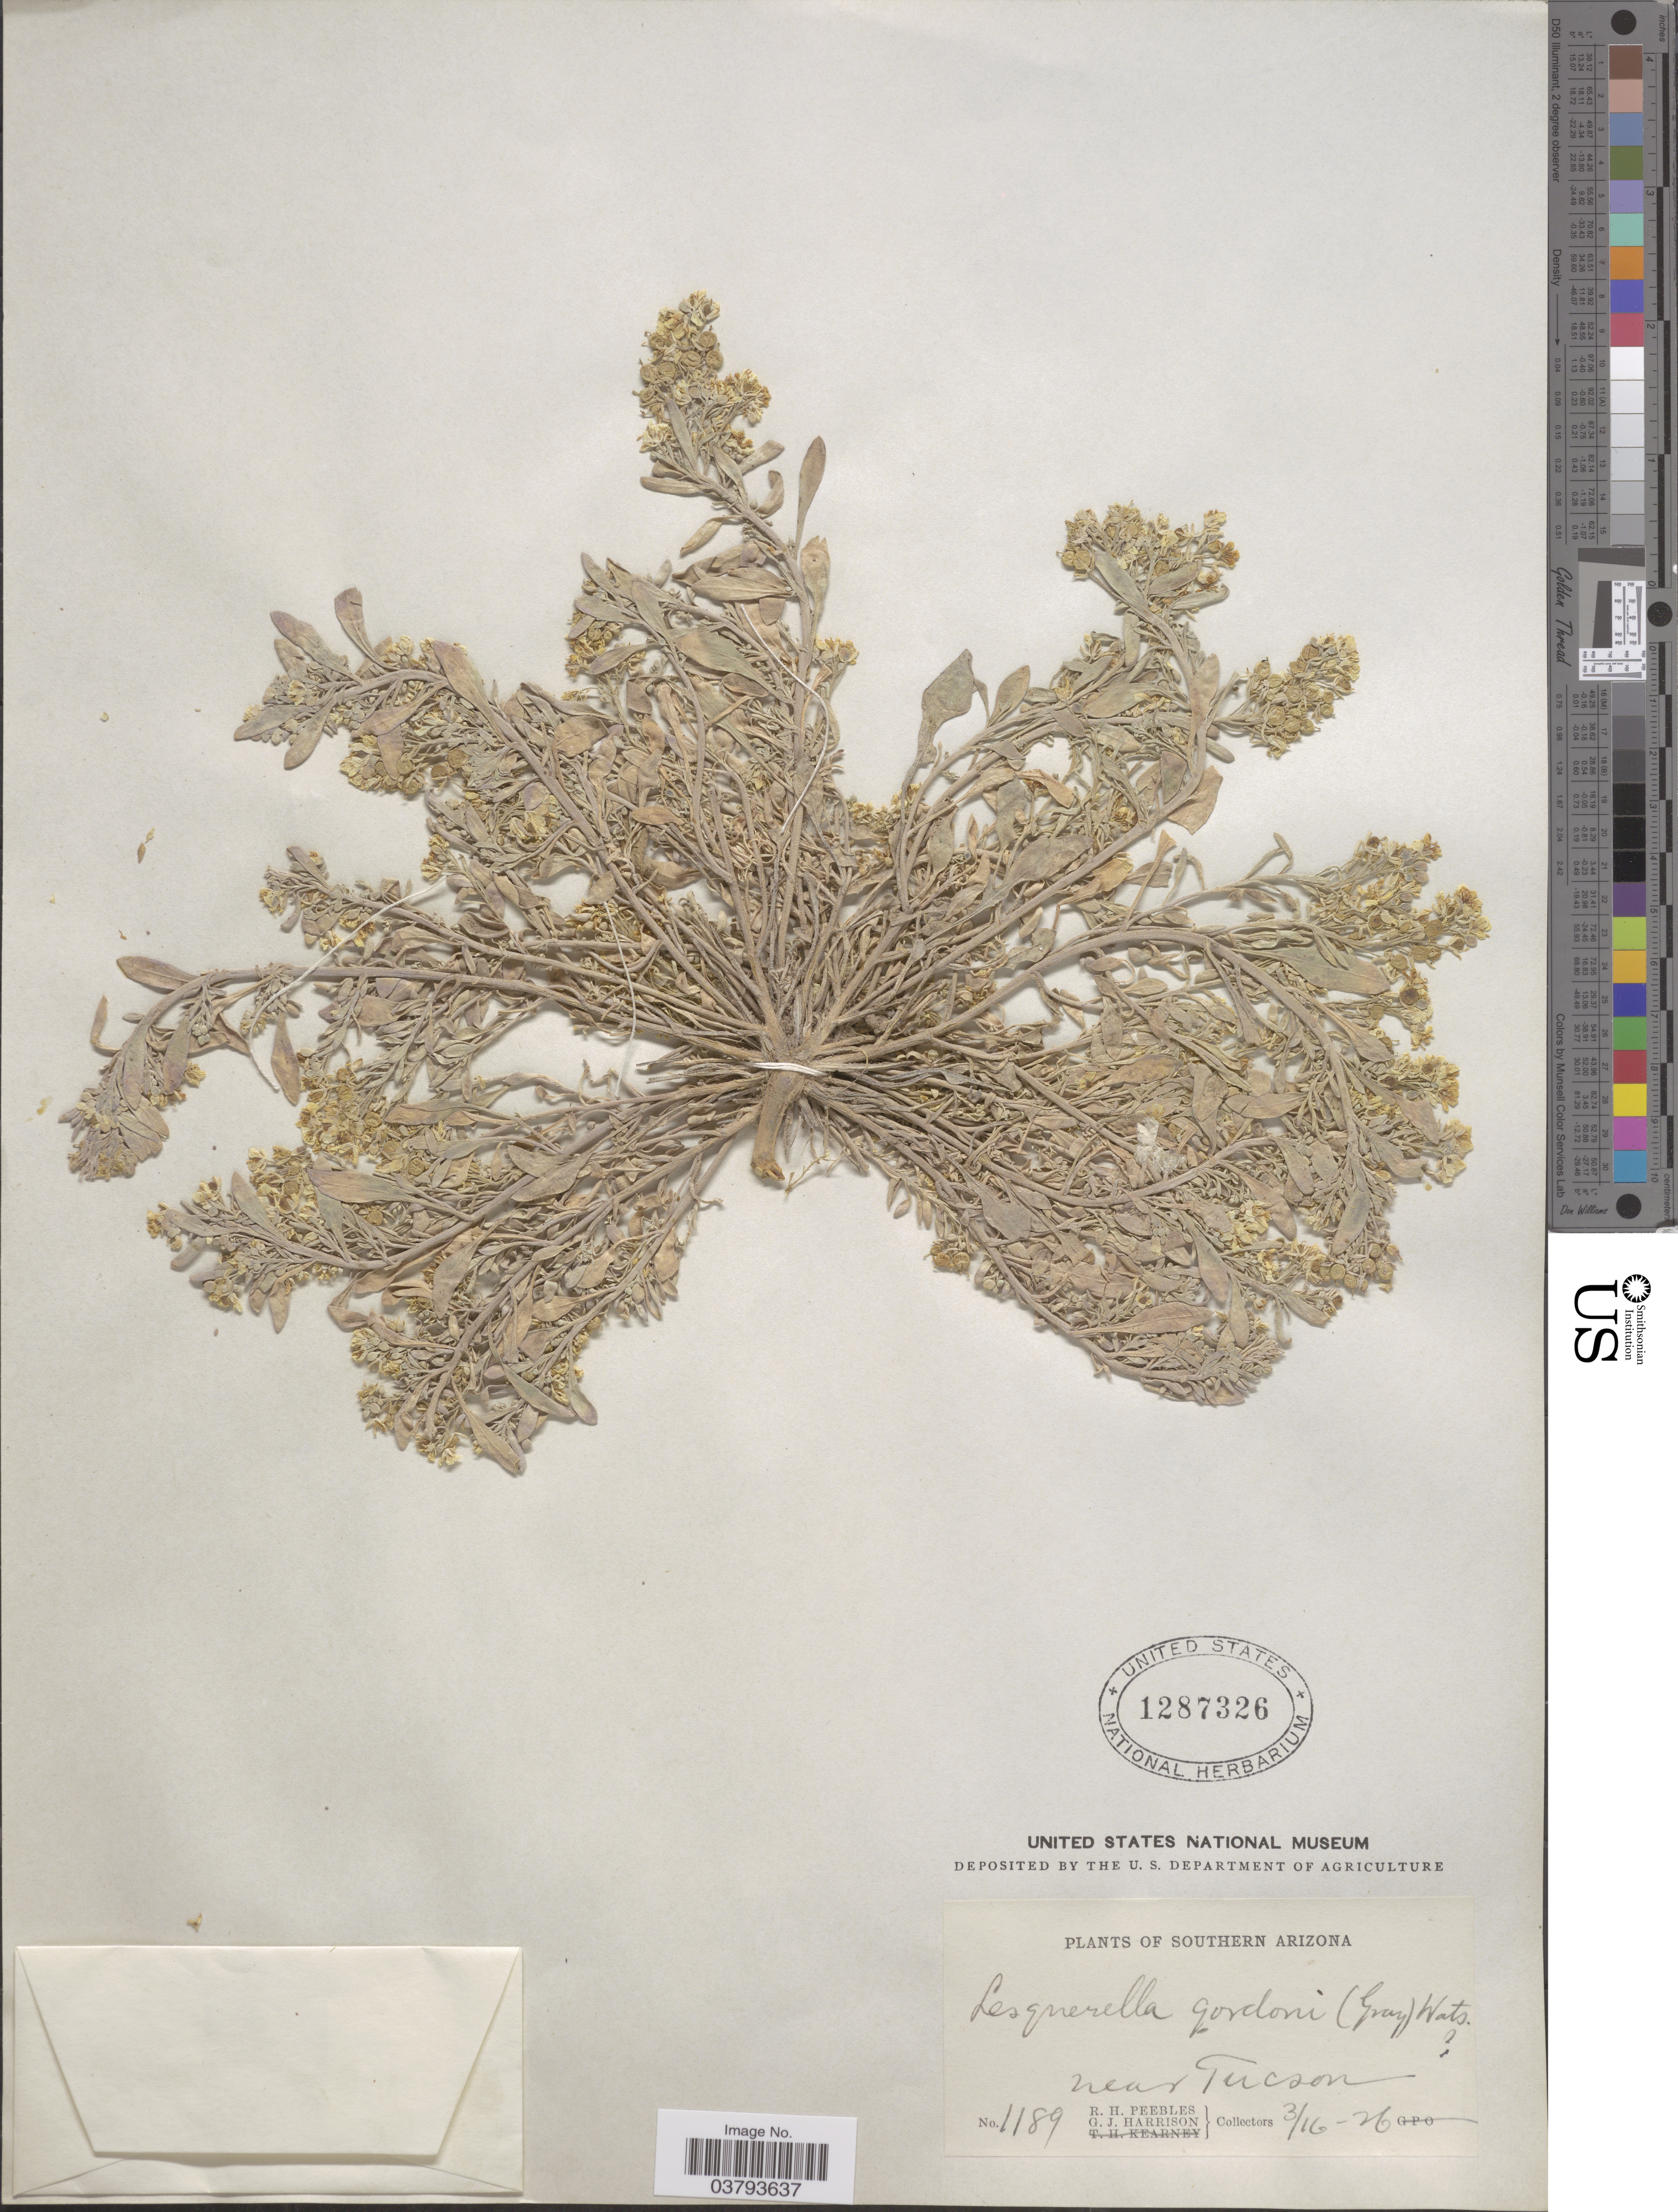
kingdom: Plantae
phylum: Tracheophyta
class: Magnoliopsida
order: Brassicales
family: Brassicaceae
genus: Lesquerella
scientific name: Lesquerella gordonii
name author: (A. Gray) S. Watson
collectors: R. H. Peebles & G. J. Harrison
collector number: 1189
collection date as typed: Transcribed d/m/y: 16/3/26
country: United States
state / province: Arizona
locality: Southern Arizona. Near Tucson.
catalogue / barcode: US 1287326